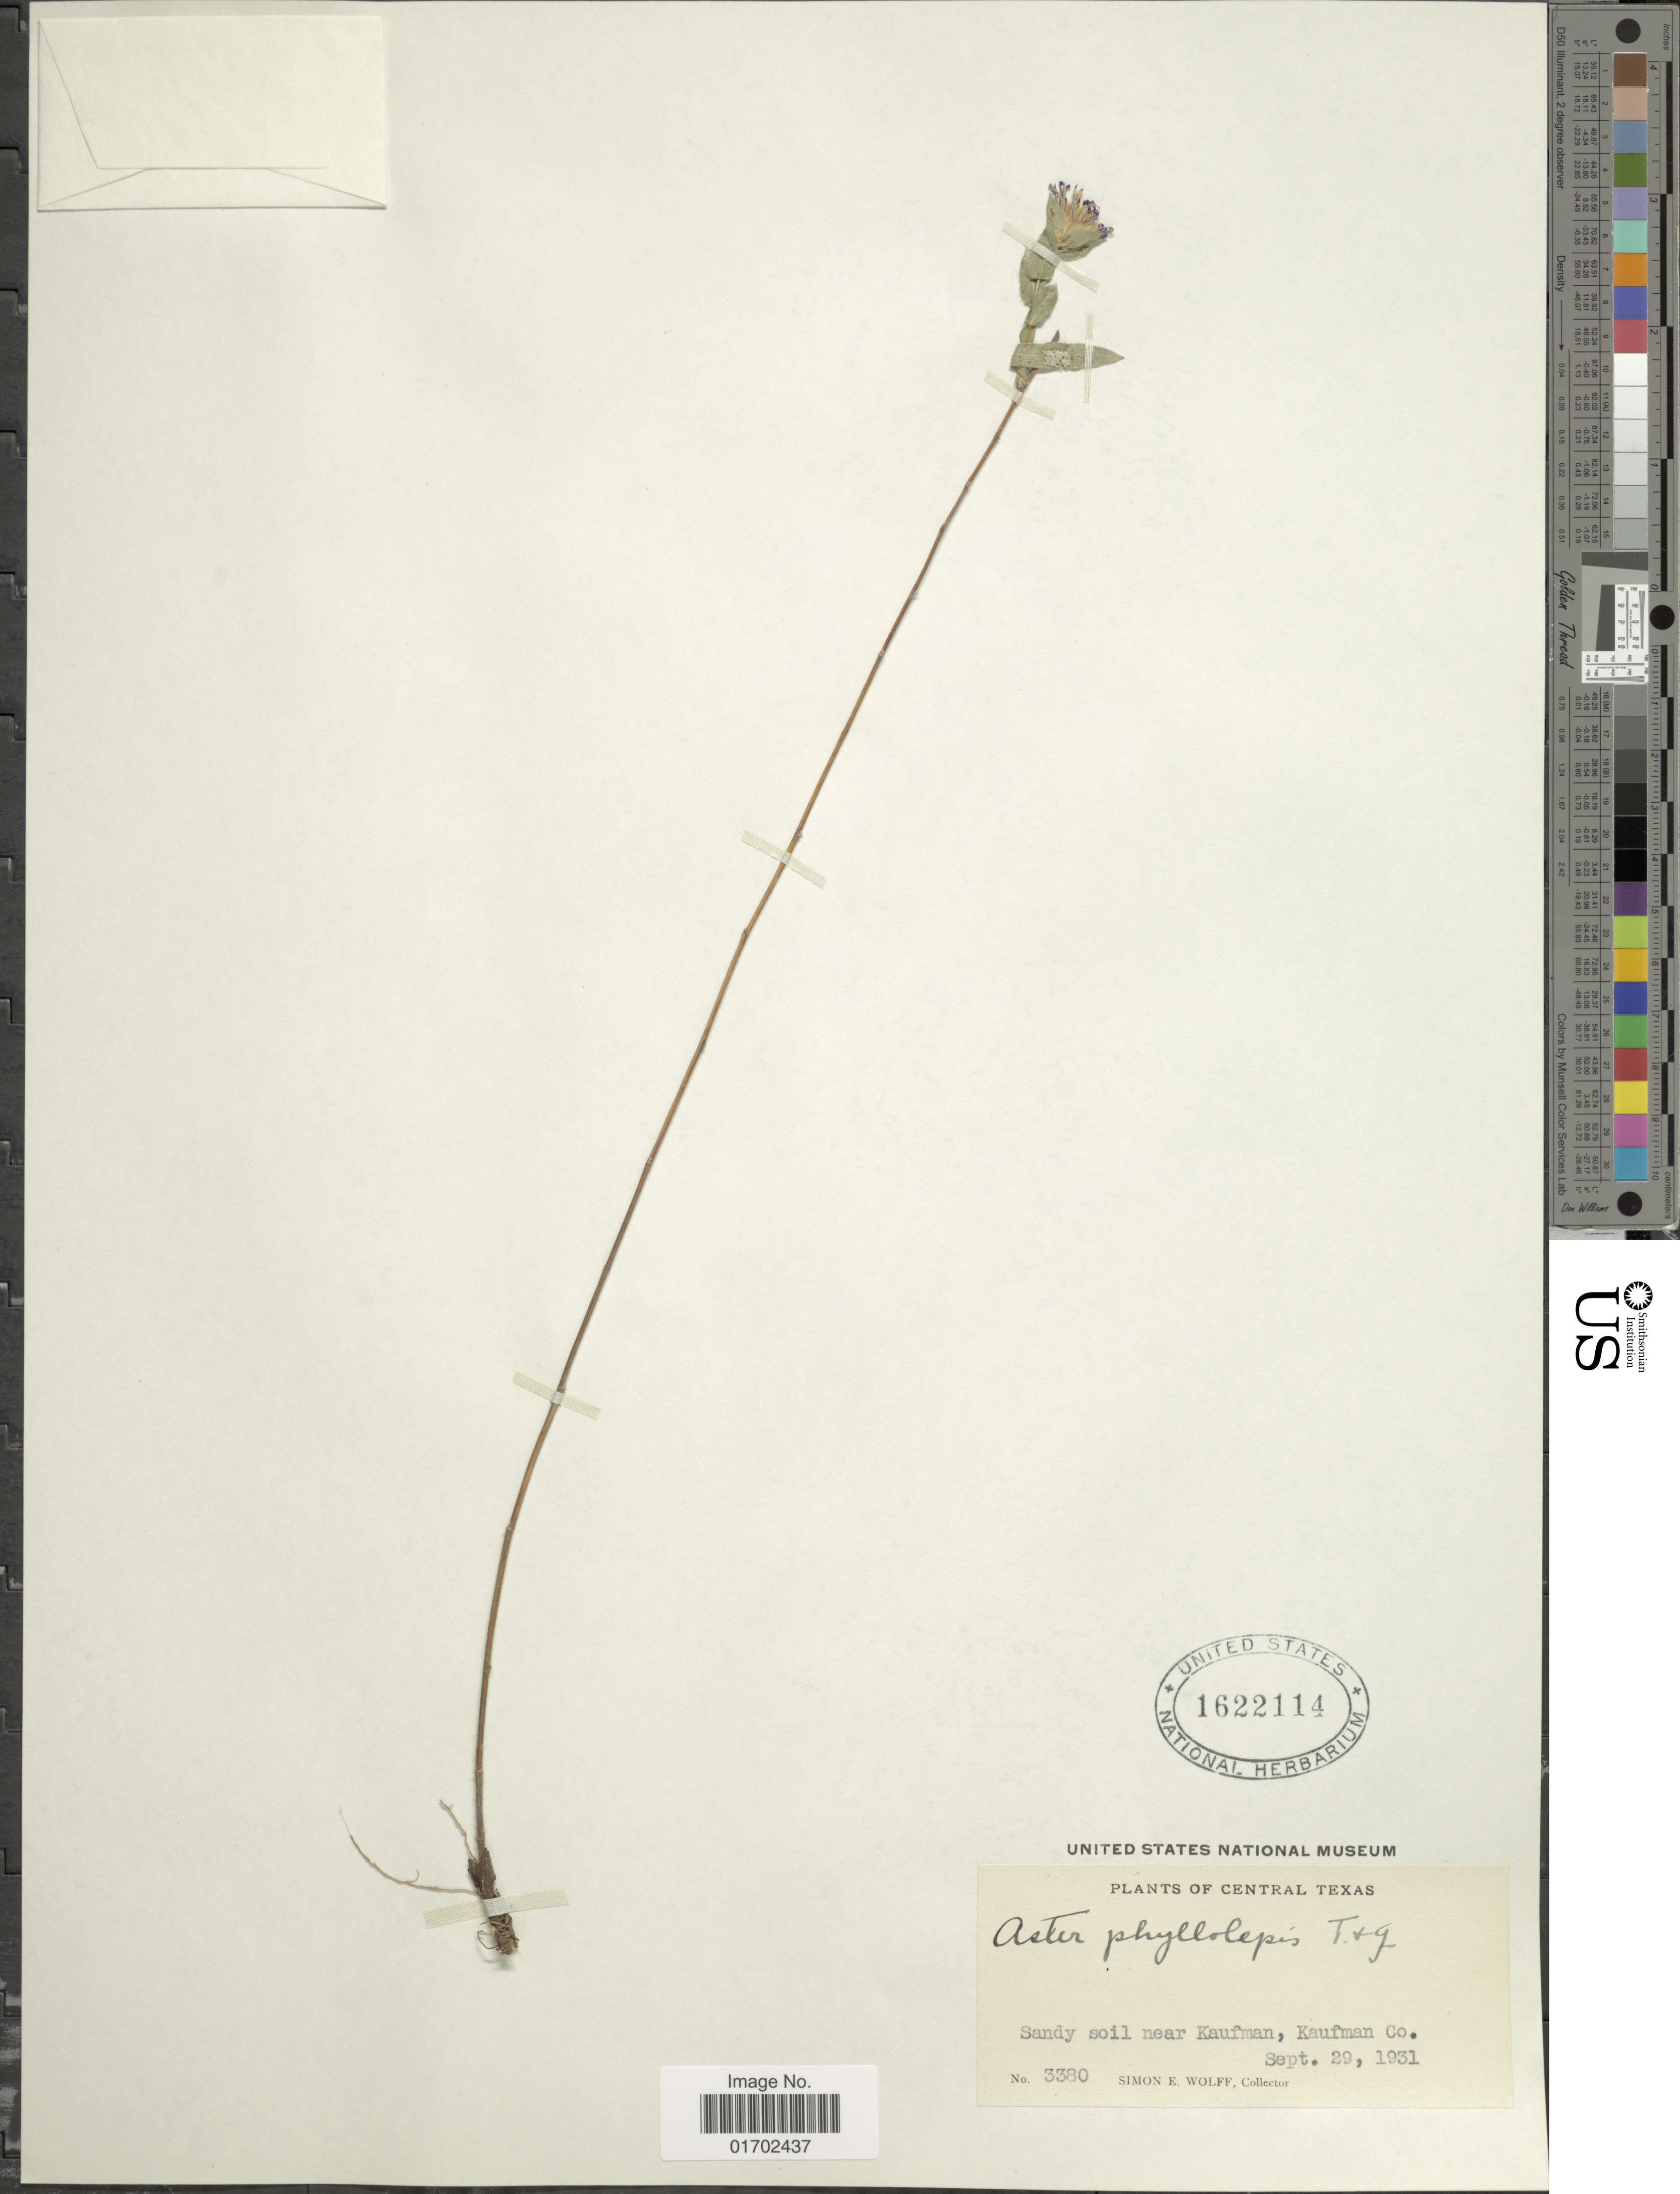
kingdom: Plantae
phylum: Tracheophyta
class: Magnoliopsida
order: Asterales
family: Asteraceae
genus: Symphyotrichum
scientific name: Symphyotrichum pratense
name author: (Raf.) G.L. Nesom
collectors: S. E. Wolff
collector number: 3380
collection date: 1931-09-29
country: United States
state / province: Texas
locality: Central Texas. Sandy soil near Kaufman, Kaufman Co.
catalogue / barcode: US 1622114